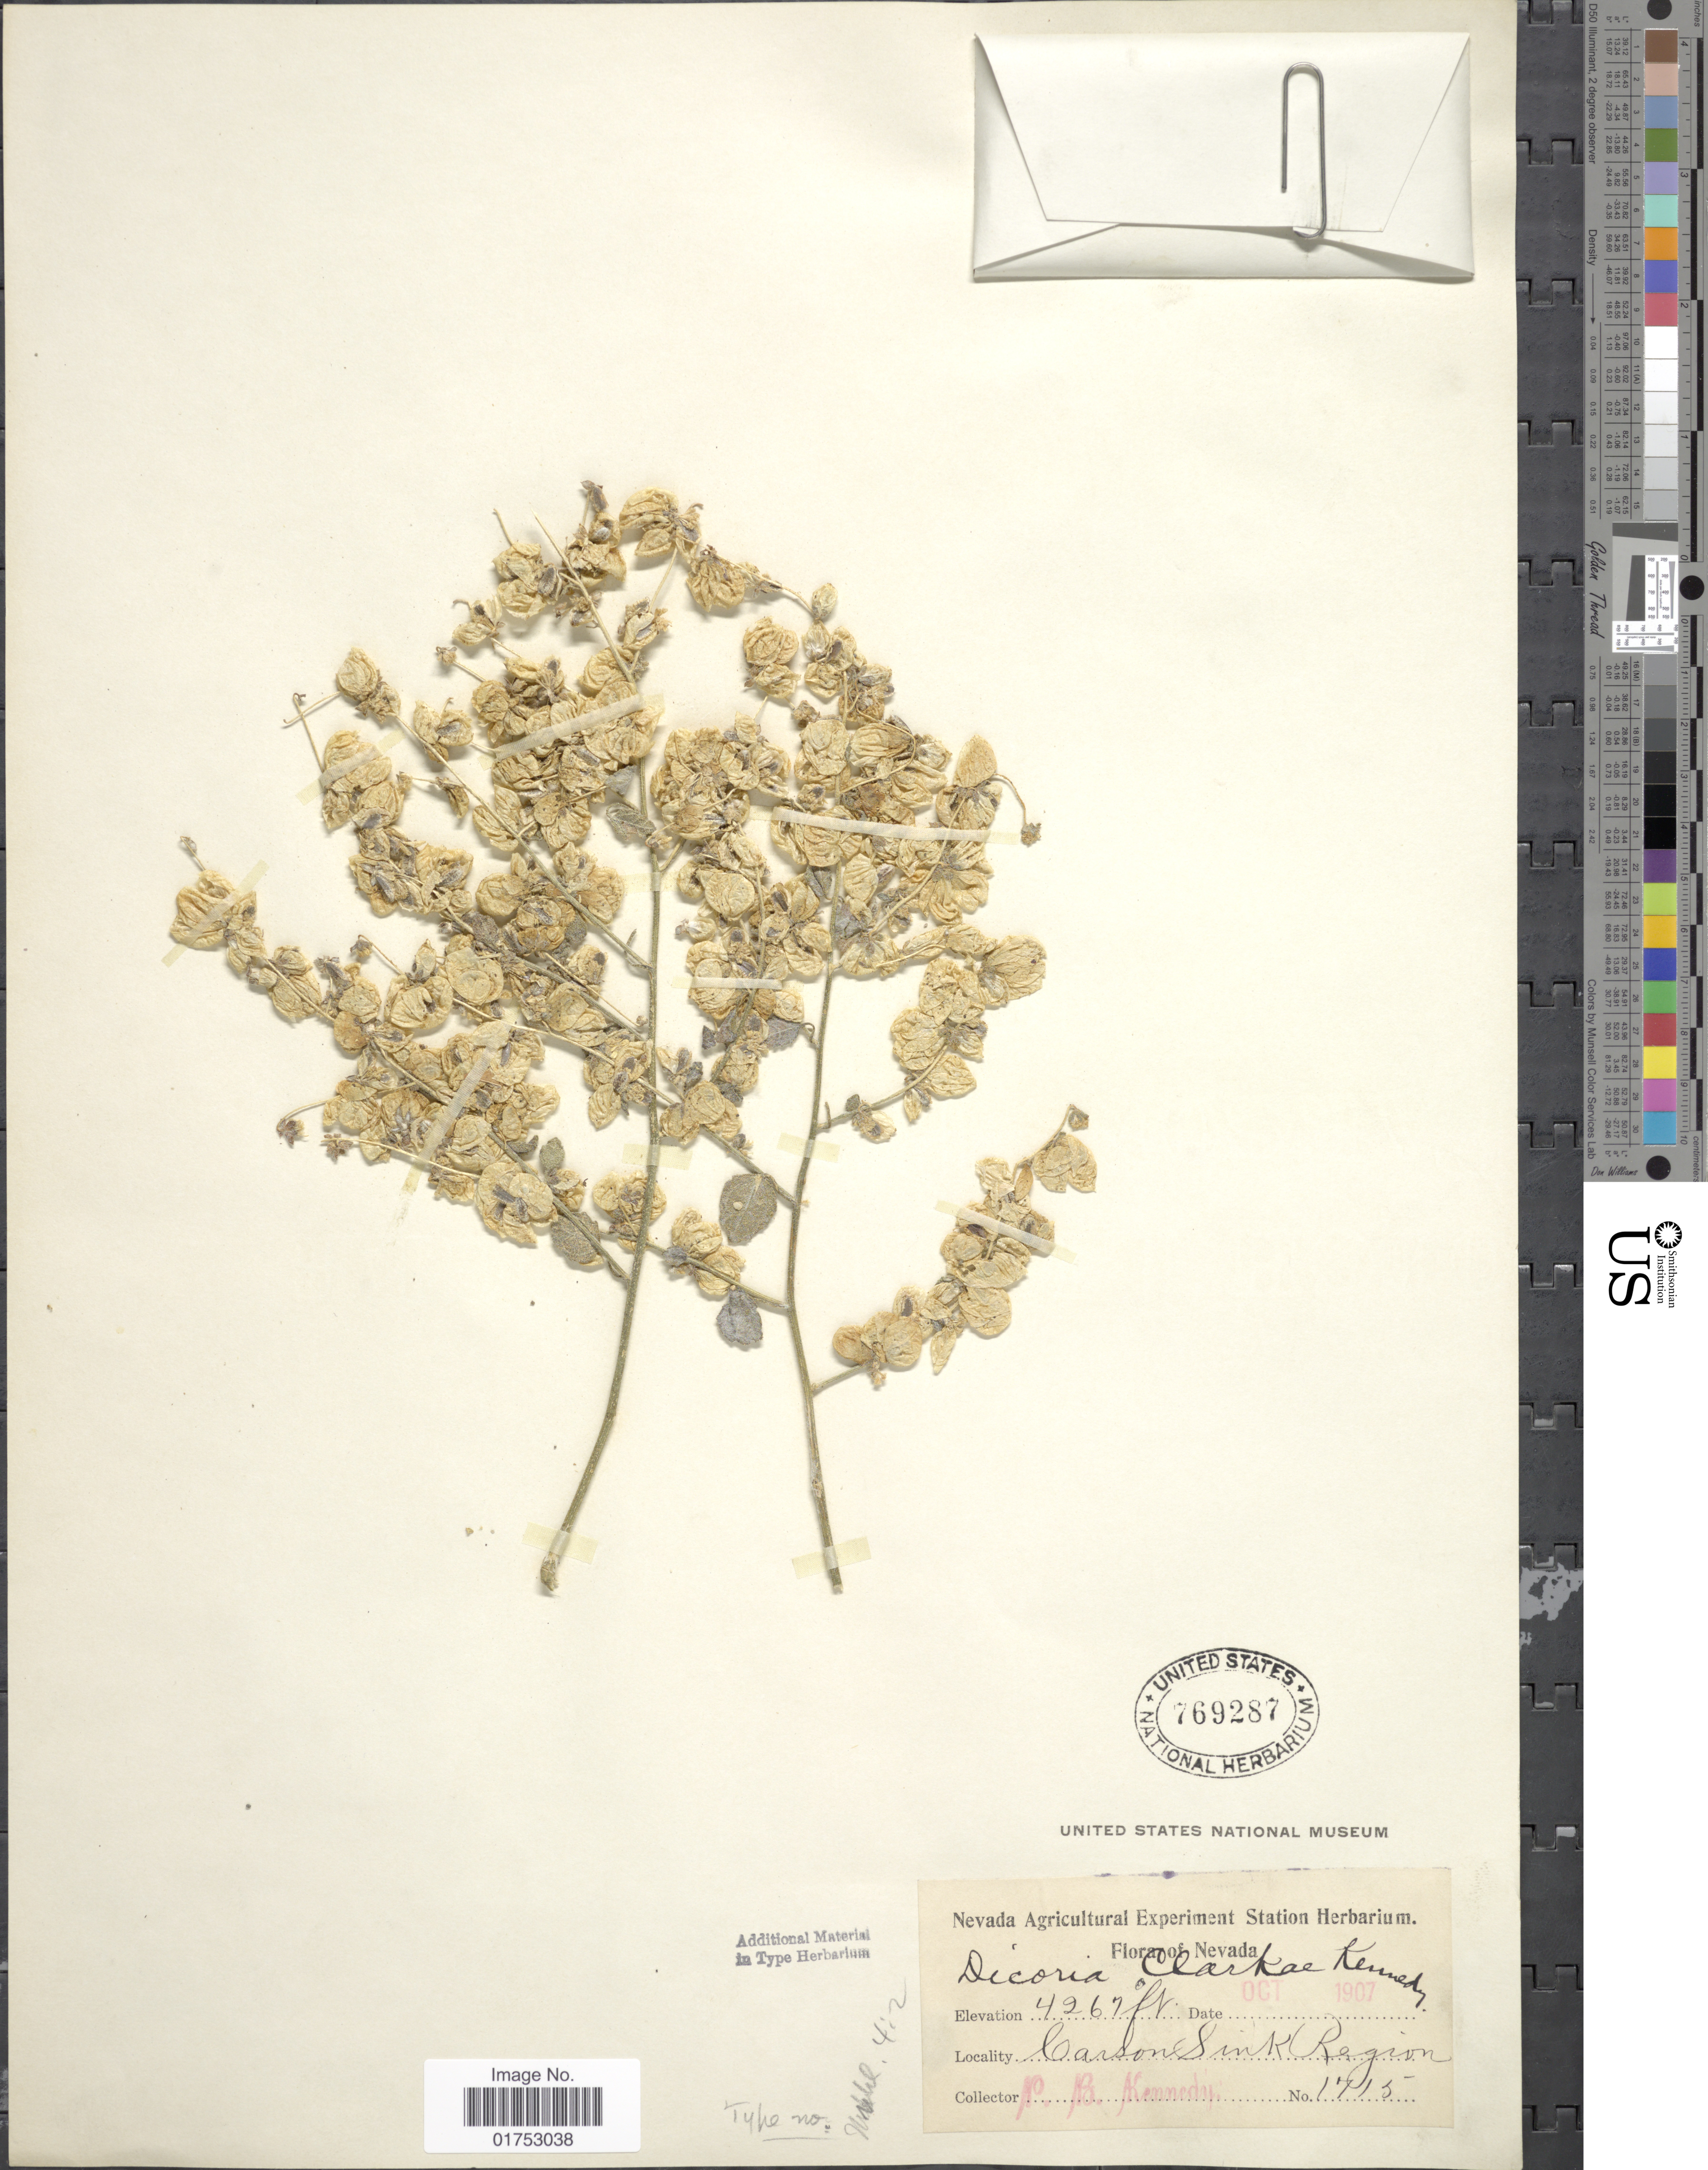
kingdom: Plantae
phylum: Tracheophyta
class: Magnoliopsida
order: Asterales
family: Asteraceae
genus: Dicoria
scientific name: Dicoria clarkiae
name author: P.B. Kenn.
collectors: P. B. Kennedy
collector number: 1715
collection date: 1907-10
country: United States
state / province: Nevada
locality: Carson Sink Region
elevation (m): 1301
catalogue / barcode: US 769287